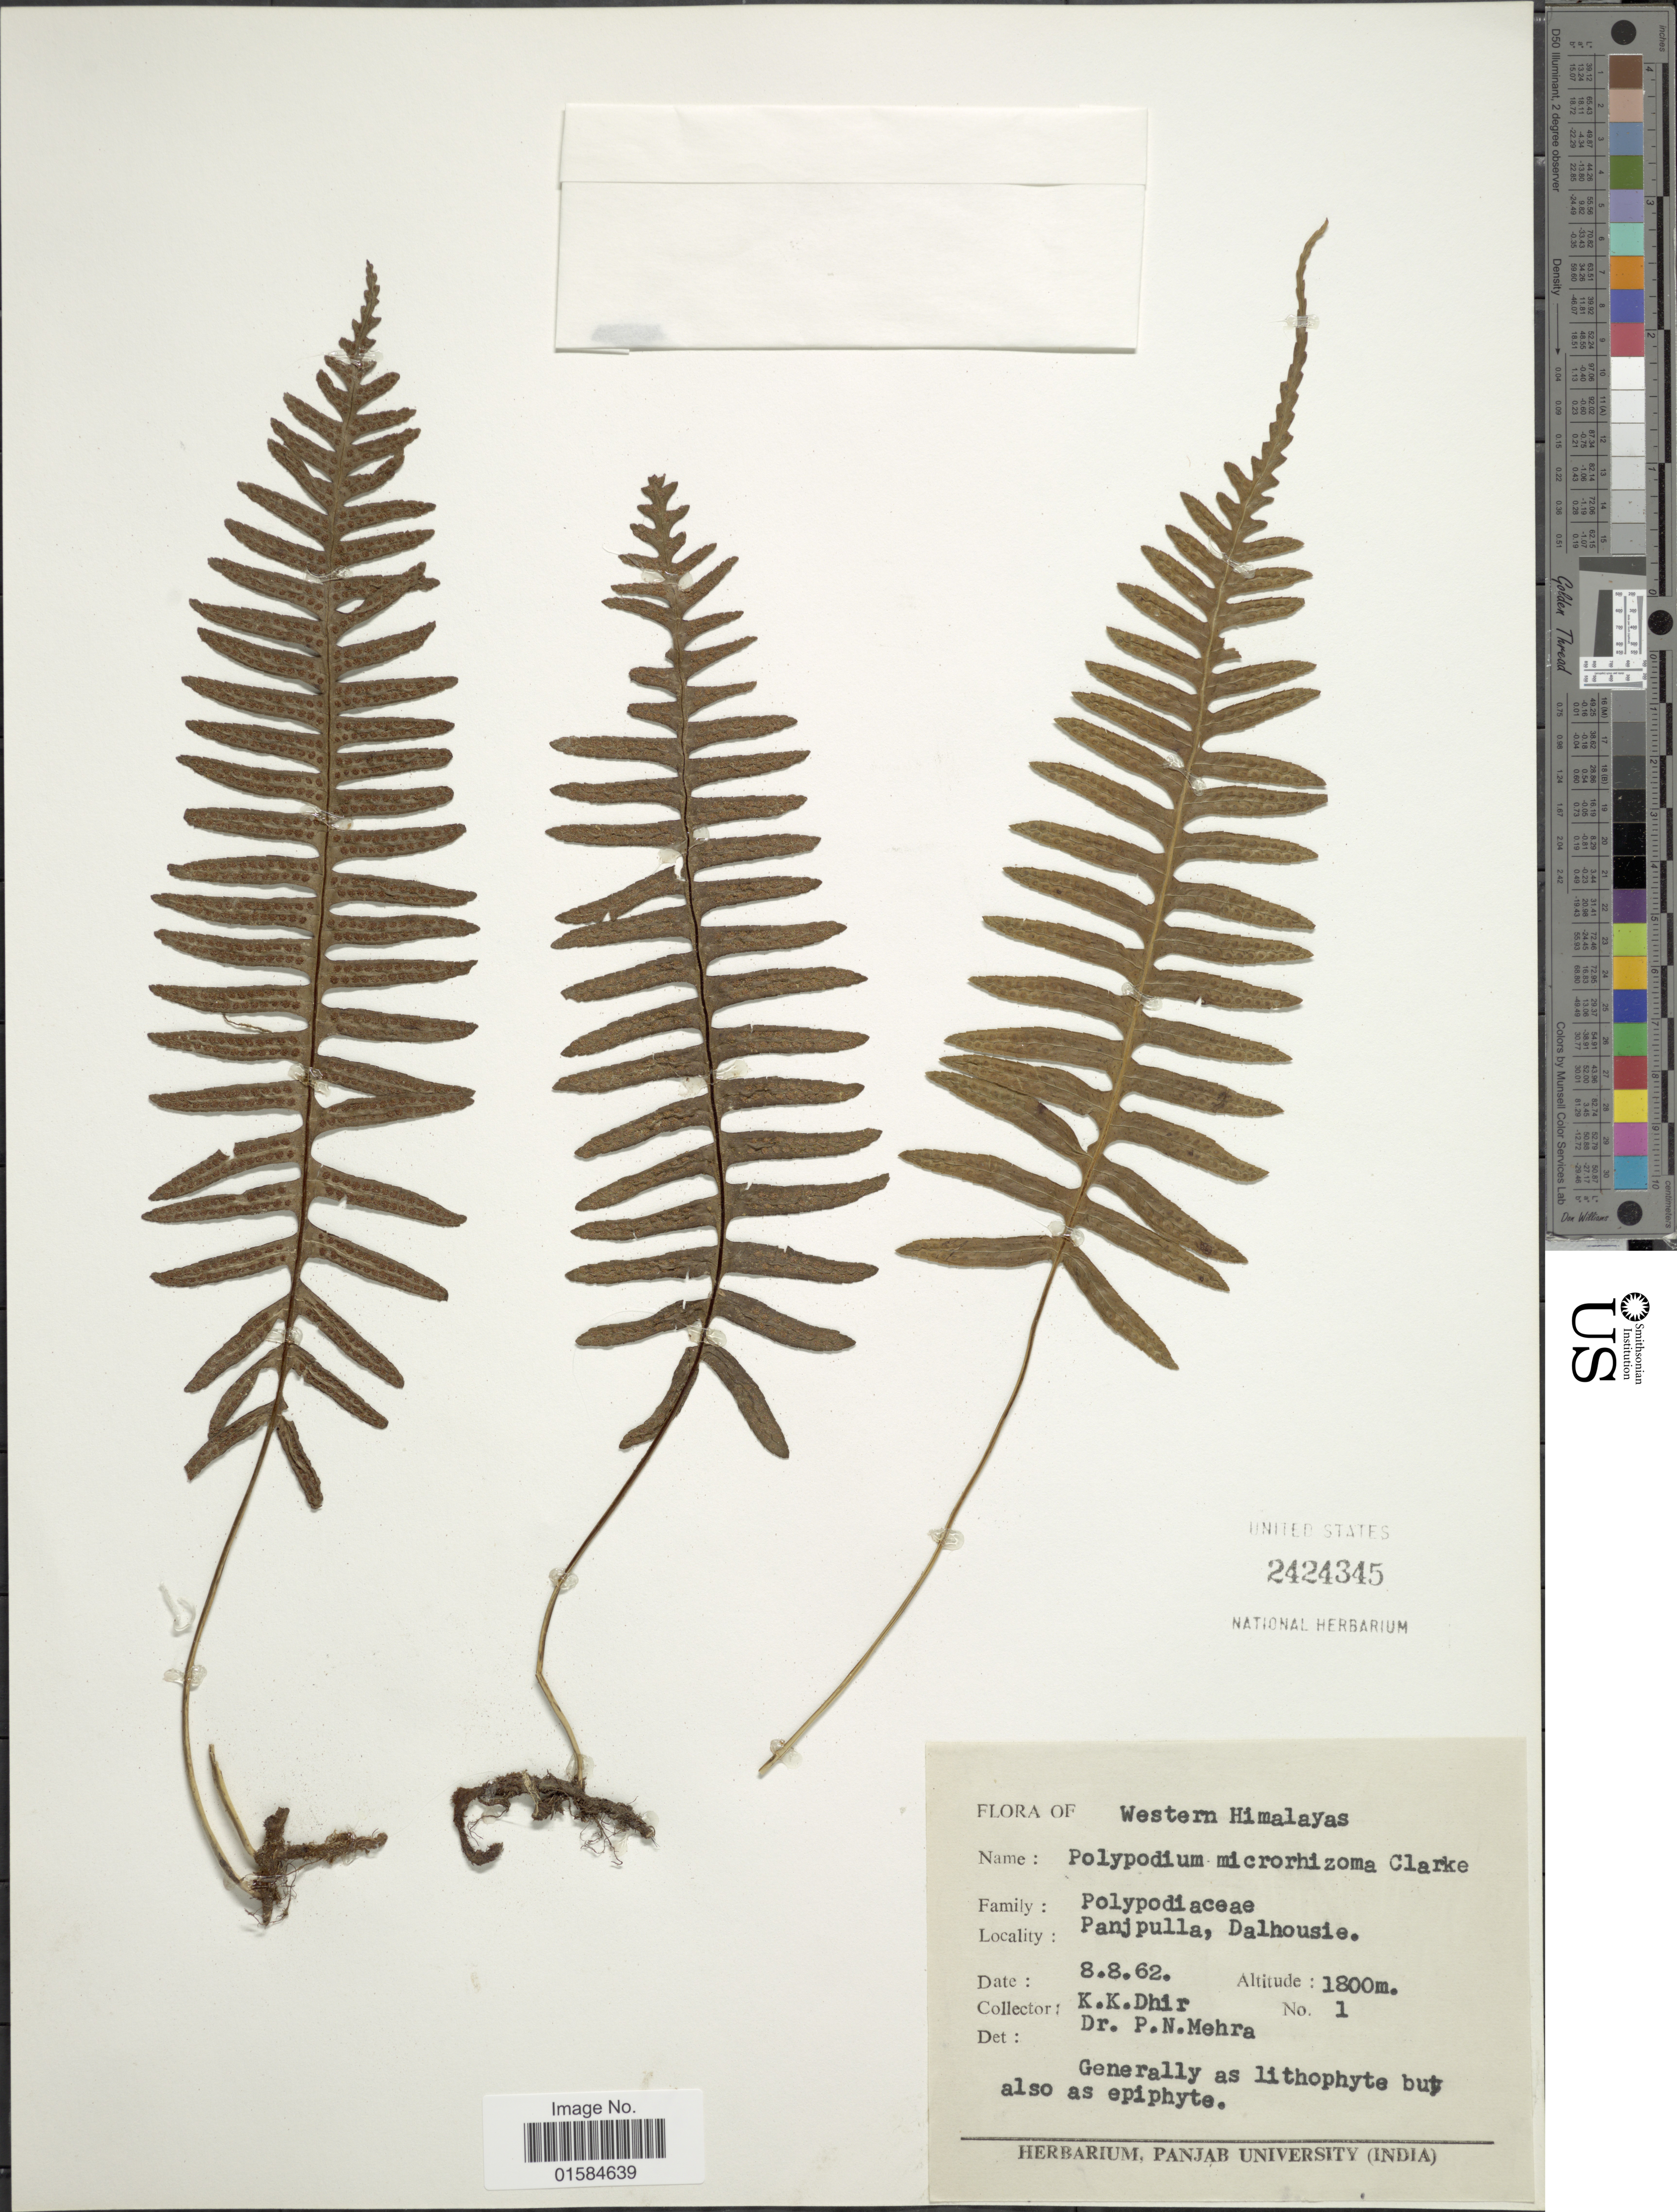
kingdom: Plantae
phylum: Tracheophyta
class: Polypodiopsida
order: Polypodiales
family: Polypodiaceae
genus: Goniophlebium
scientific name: Goniophlebium microrhizoma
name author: (C.B. Clarke) Bedd.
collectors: K. Dhir & P. N. Mehra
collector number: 1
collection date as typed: Transcribed d/m/y: 8/8/62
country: India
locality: Western Himalayas, Panjpulla, Dalhousie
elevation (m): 1800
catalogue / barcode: US 2424345